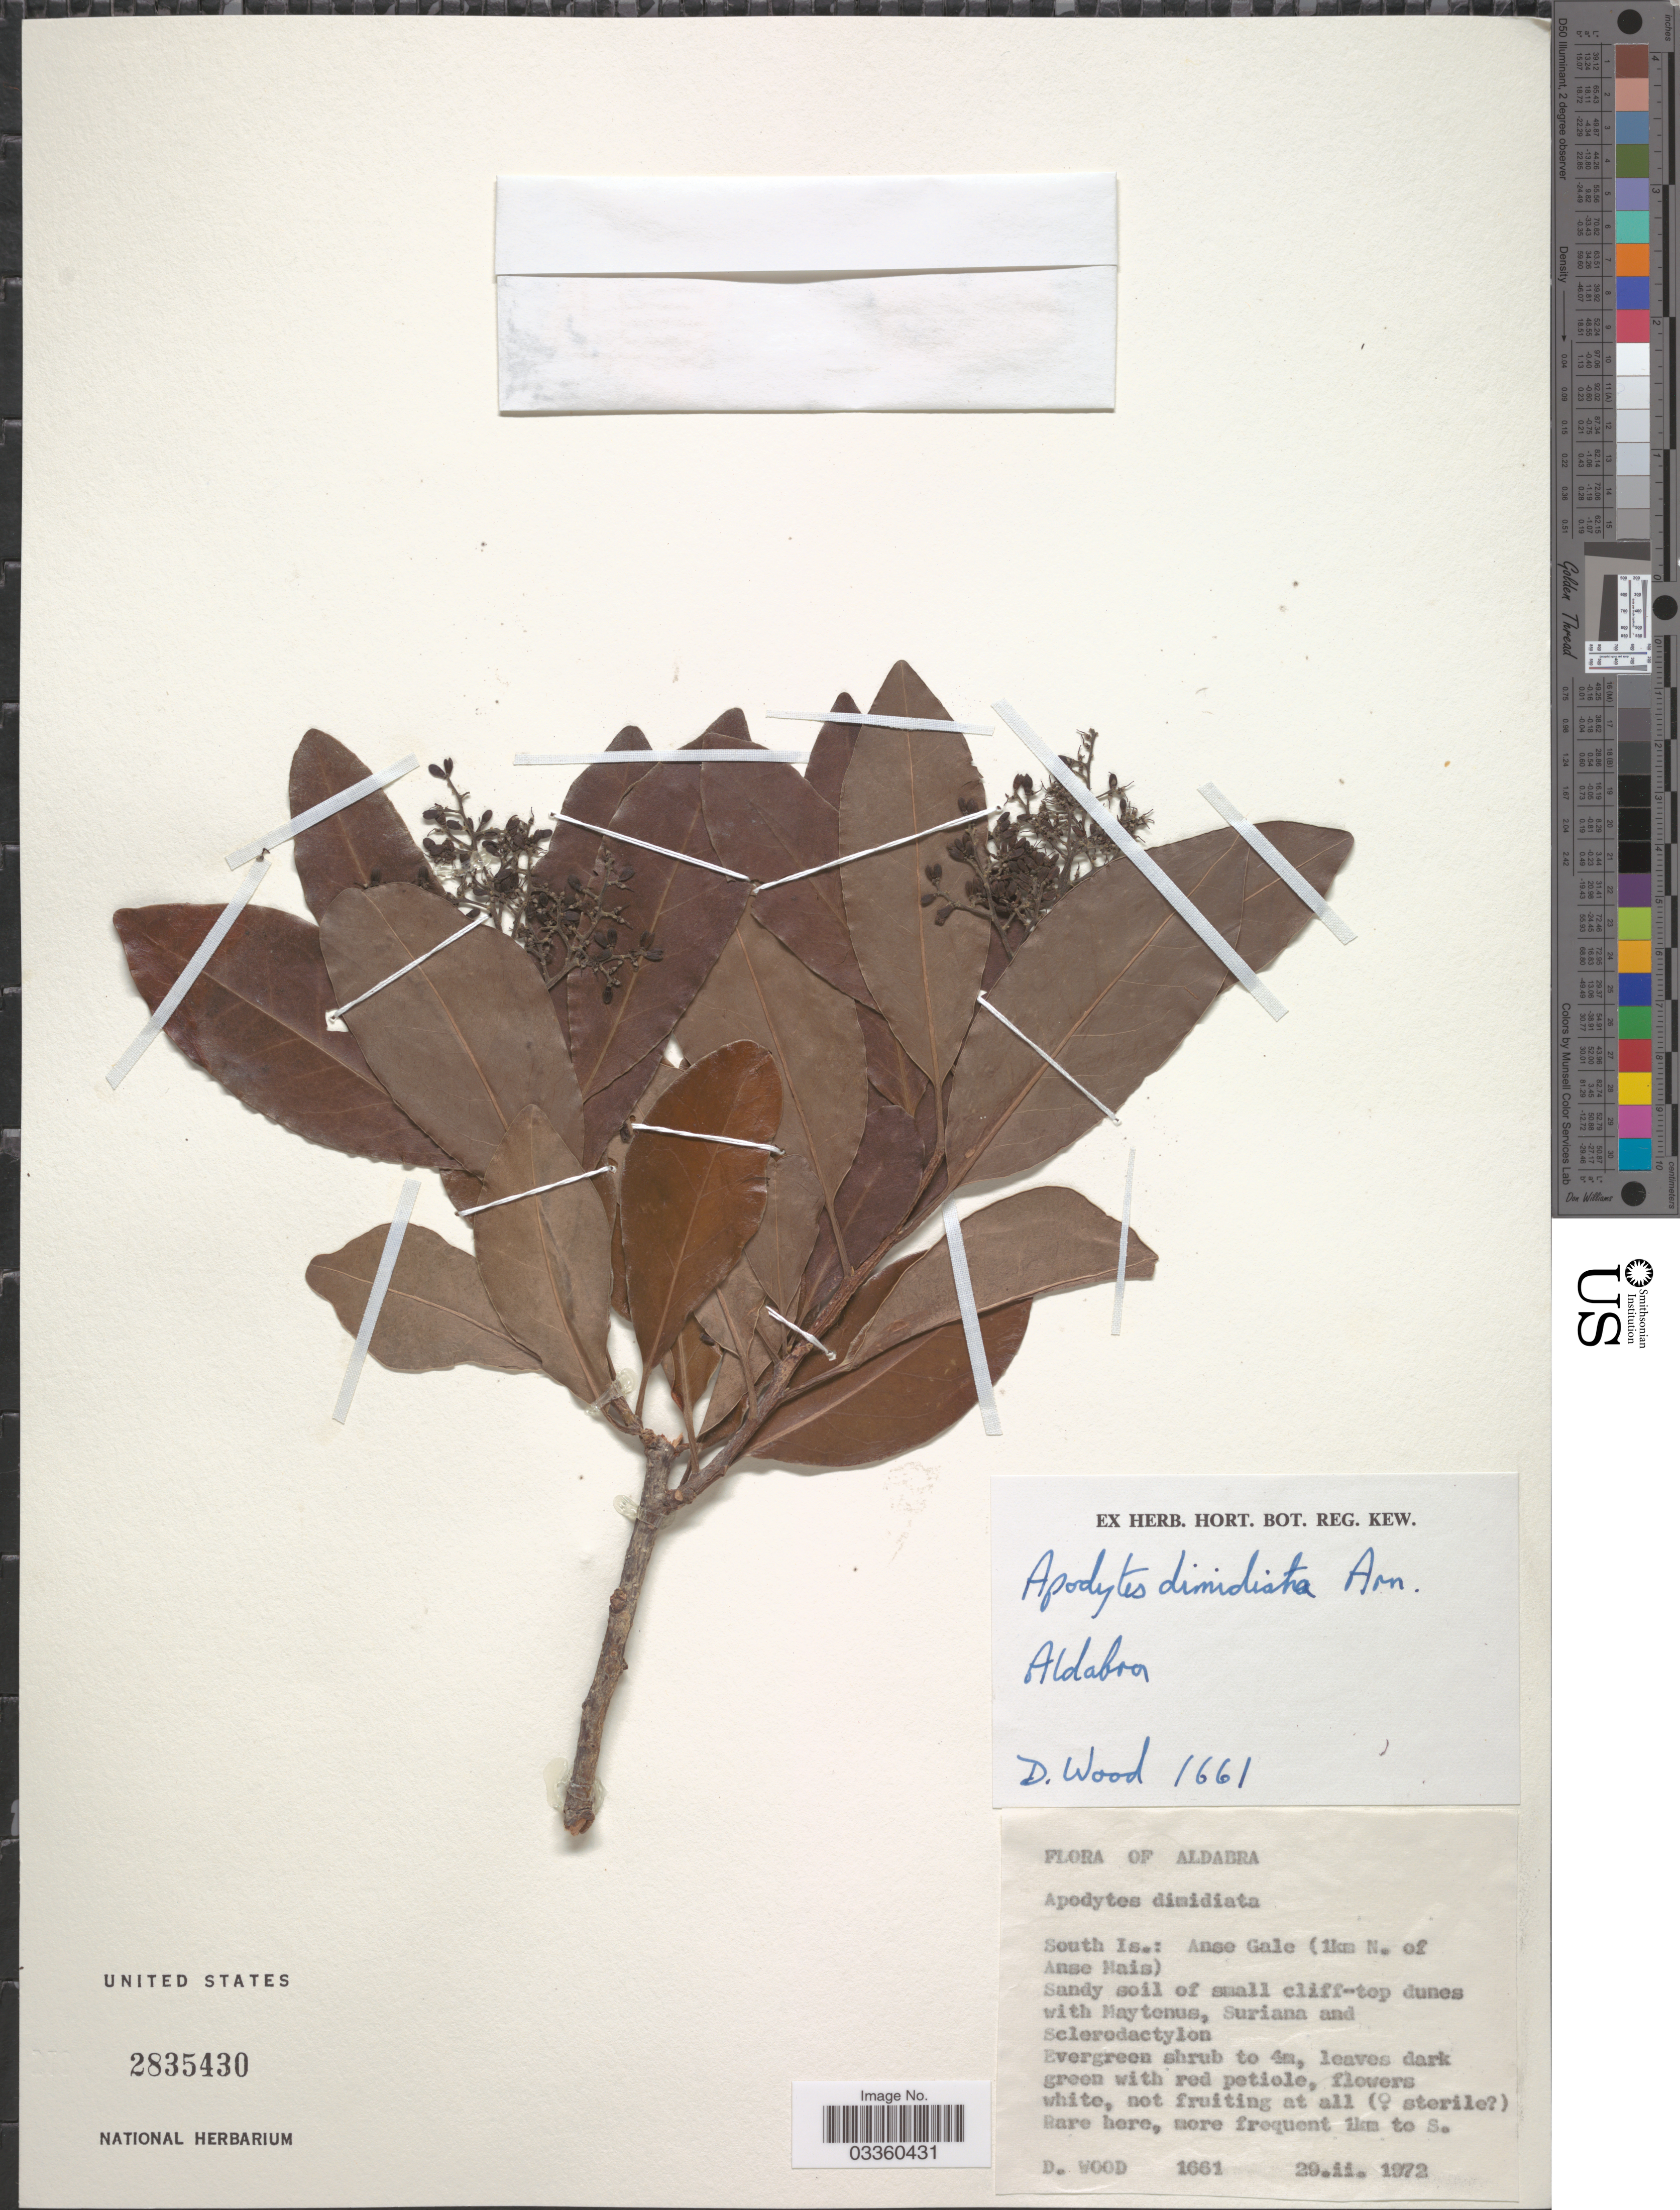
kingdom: Plantae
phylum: Tracheophyta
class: Magnoliopsida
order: Metteniusales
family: Metteniusaceae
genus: Apodytes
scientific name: Apodytes dimidiata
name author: E. Mey. ex Arn.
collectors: D. Wood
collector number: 1661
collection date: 1972-02-29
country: Seychelles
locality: Aldabra. South Is.: Anse Gale (1km N. of Anse Mais).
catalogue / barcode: US 2835430